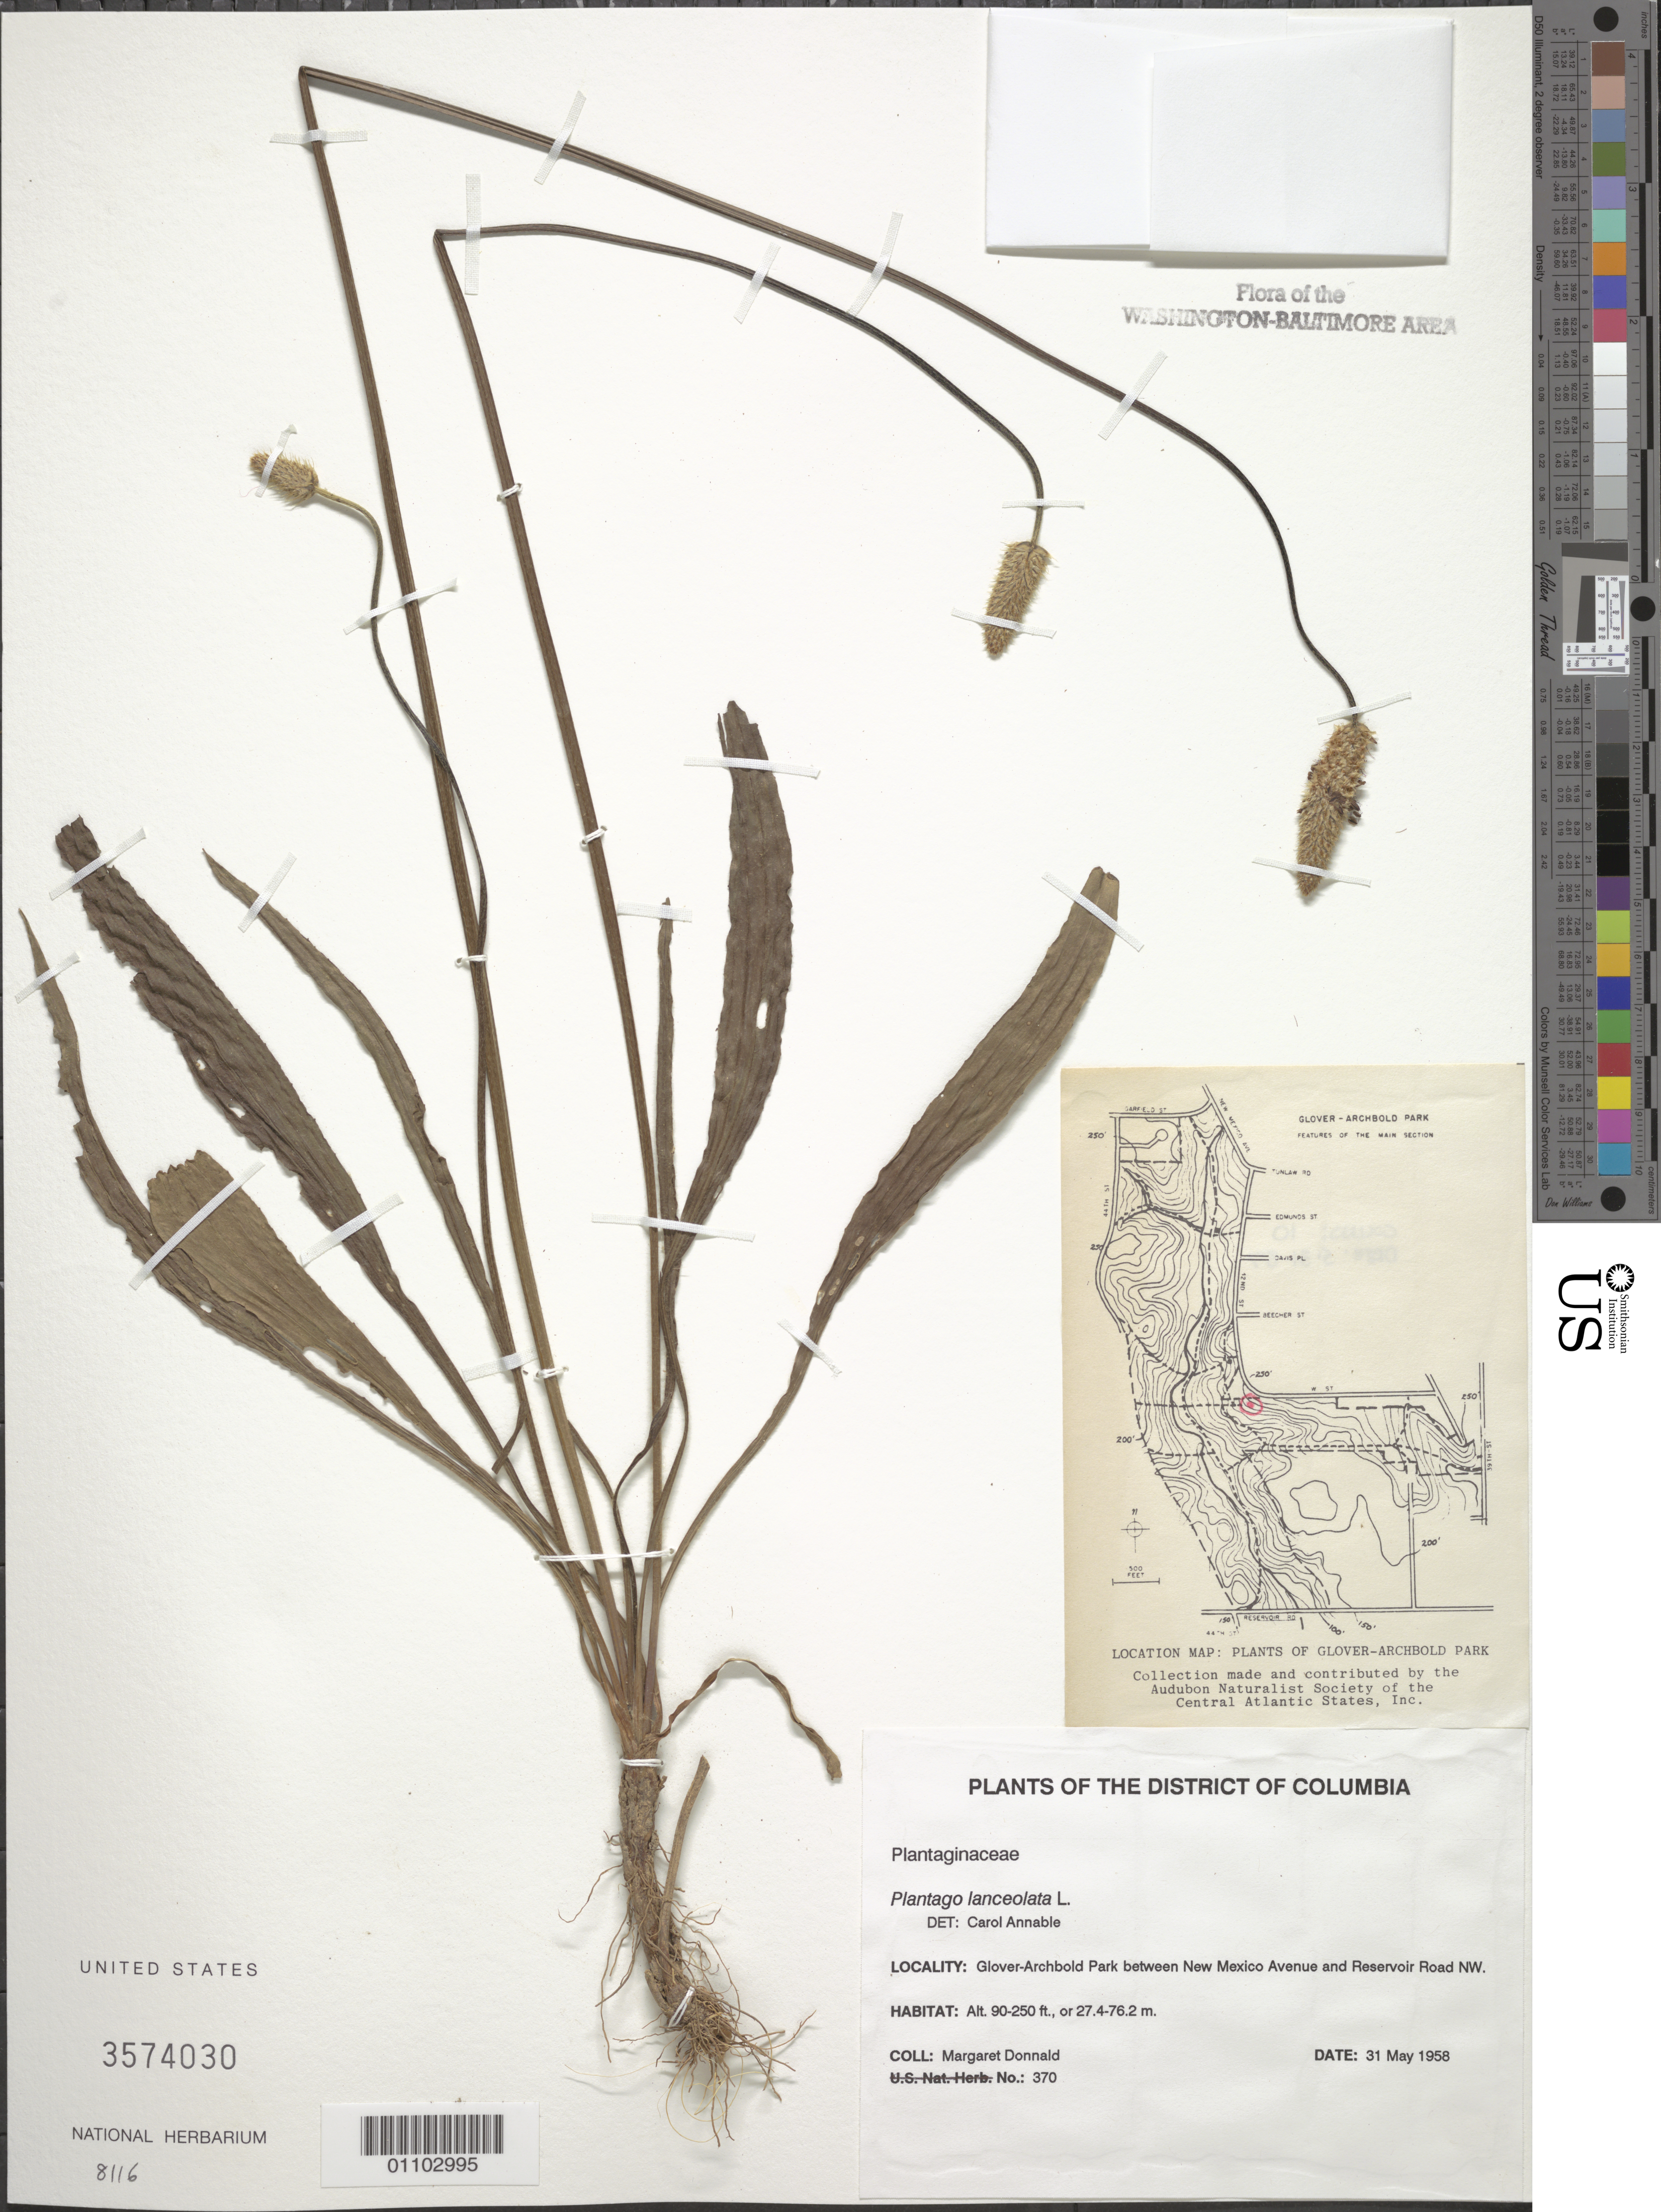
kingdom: Plantae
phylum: Tracheophyta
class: Magnoliopsida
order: Lamiales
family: Plantaginaceae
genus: Plantago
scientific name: Plantago lanceolata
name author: L.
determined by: Annable, C. R.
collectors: M. Donnald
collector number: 370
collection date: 1958-05-31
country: United States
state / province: District of Columbia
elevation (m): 27.4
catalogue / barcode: US 3574030